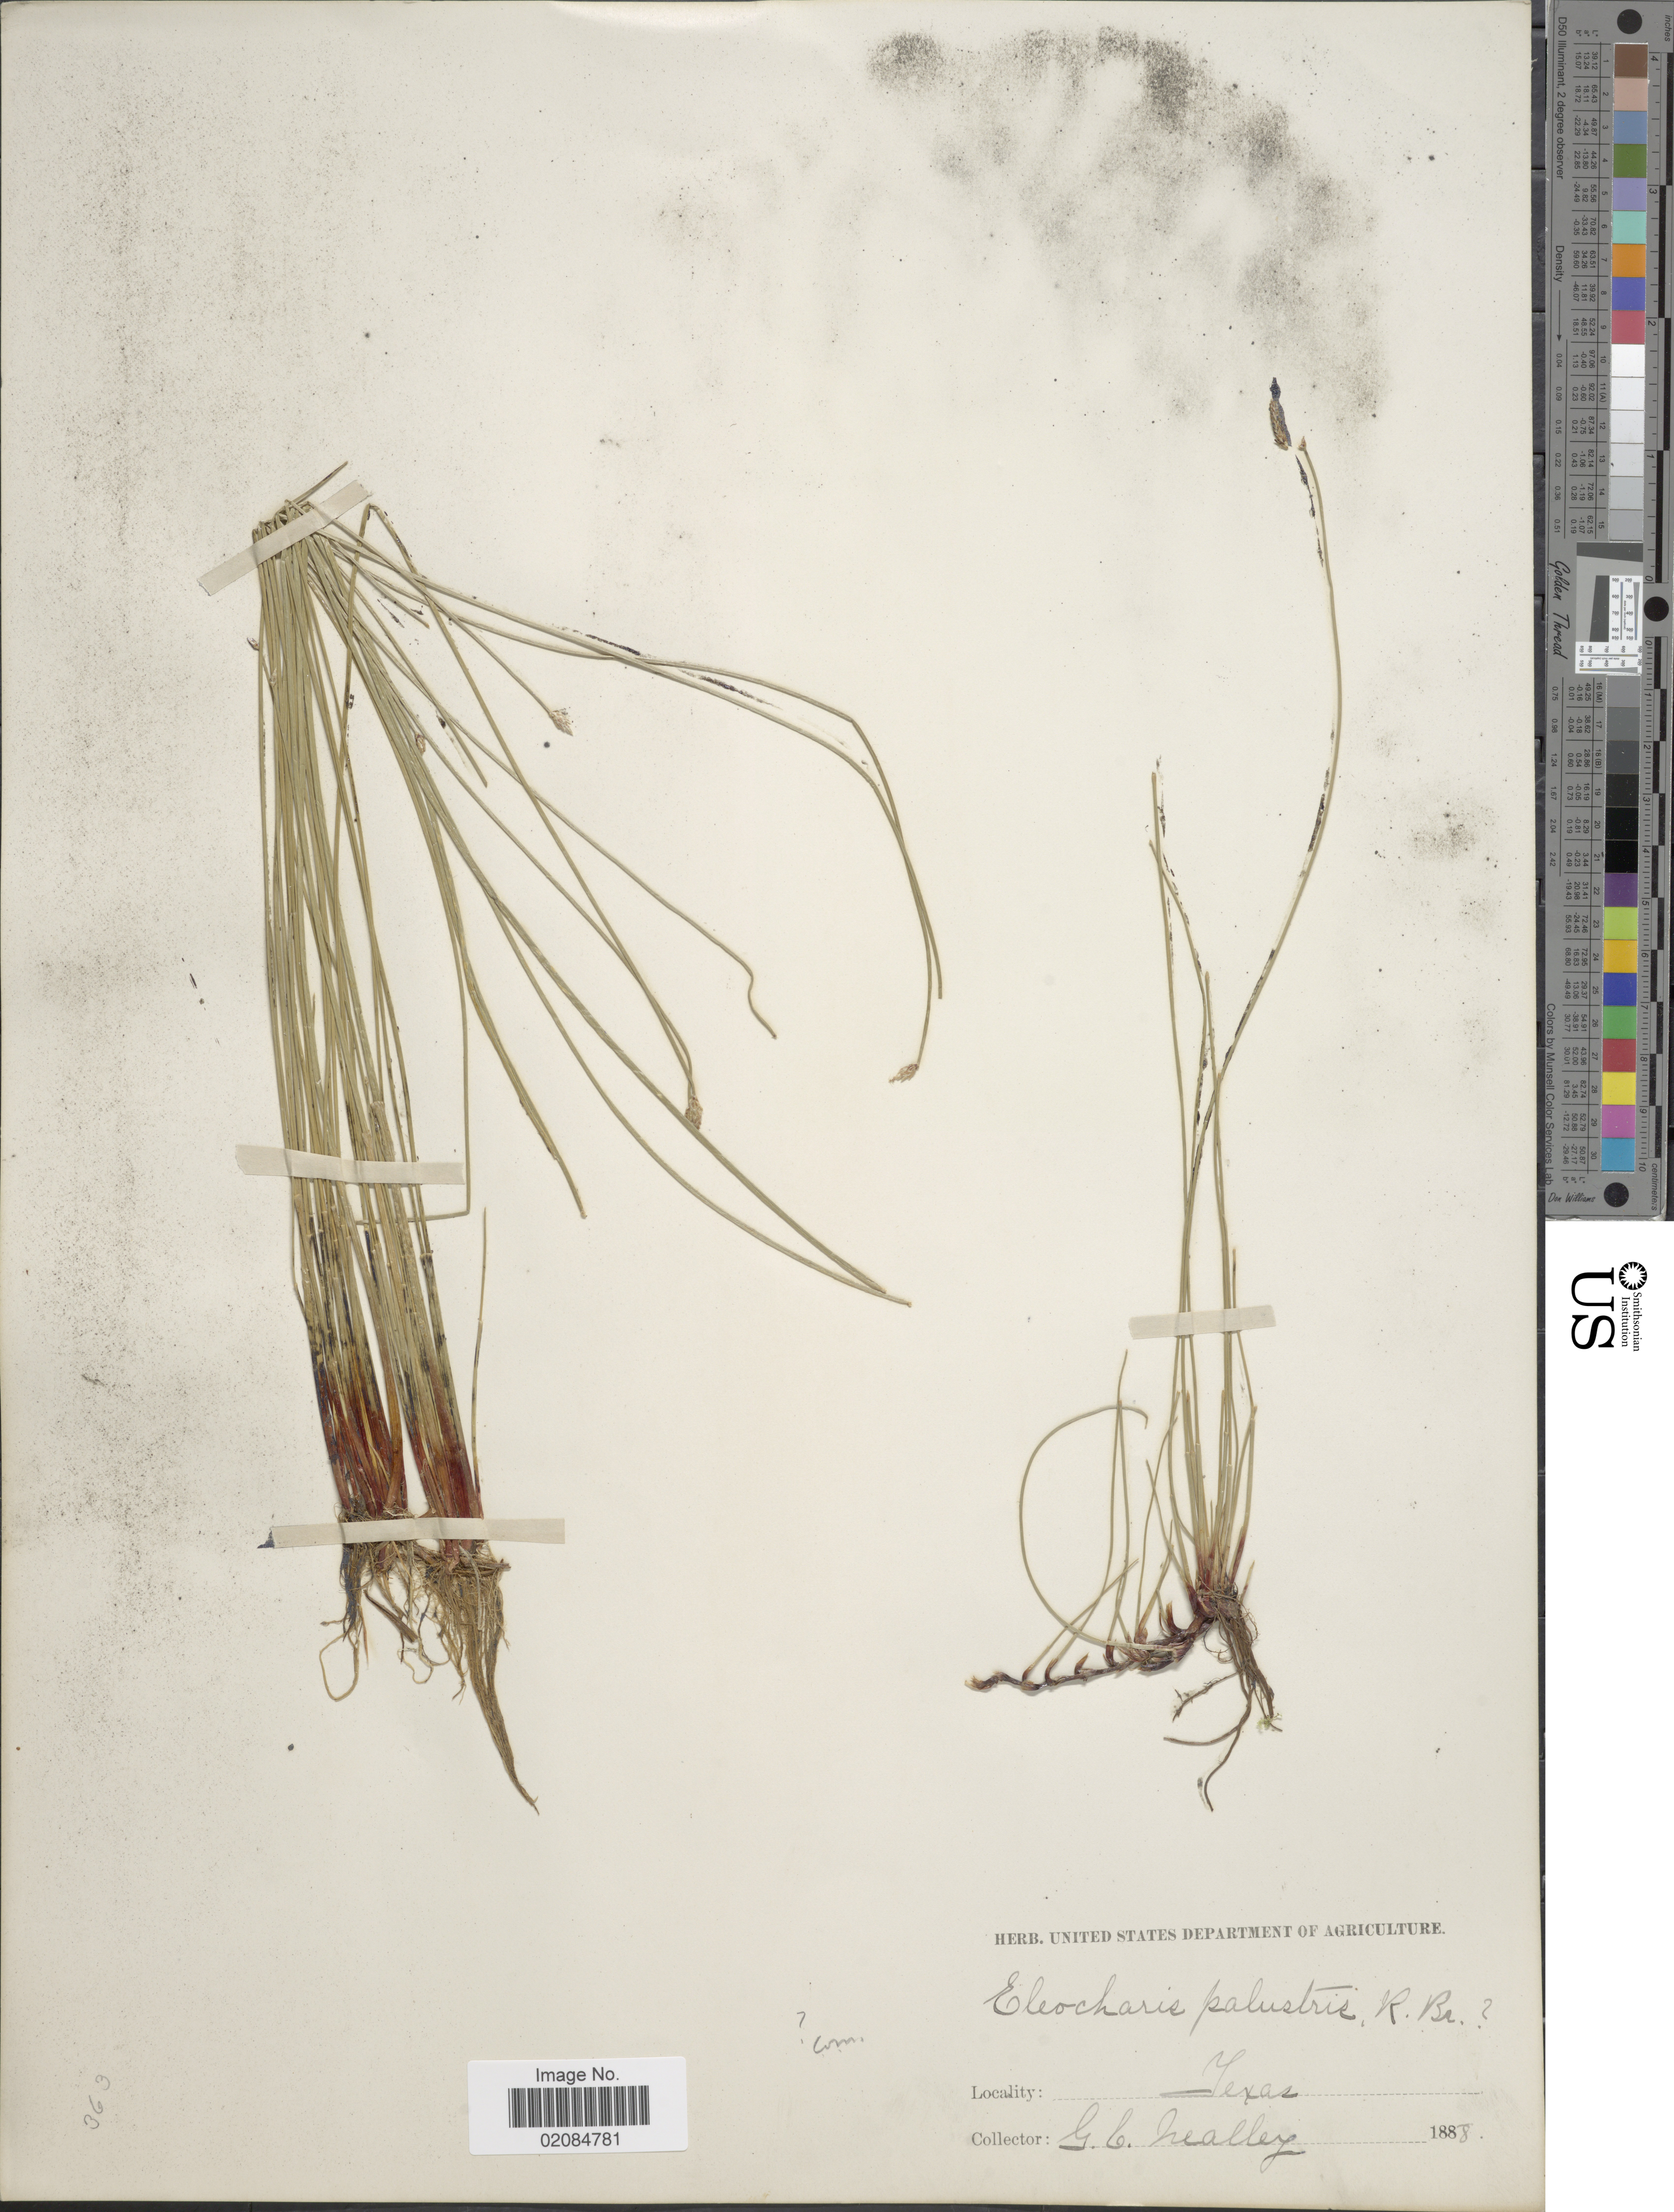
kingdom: Plantae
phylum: Tracheophyta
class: Liliopsida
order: Poales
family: Cyperaceae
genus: Eleocharis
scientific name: Eleocharis palustris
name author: (L.) Roem. & Schult.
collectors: G. C. Nealley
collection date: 1888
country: United States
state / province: Texas